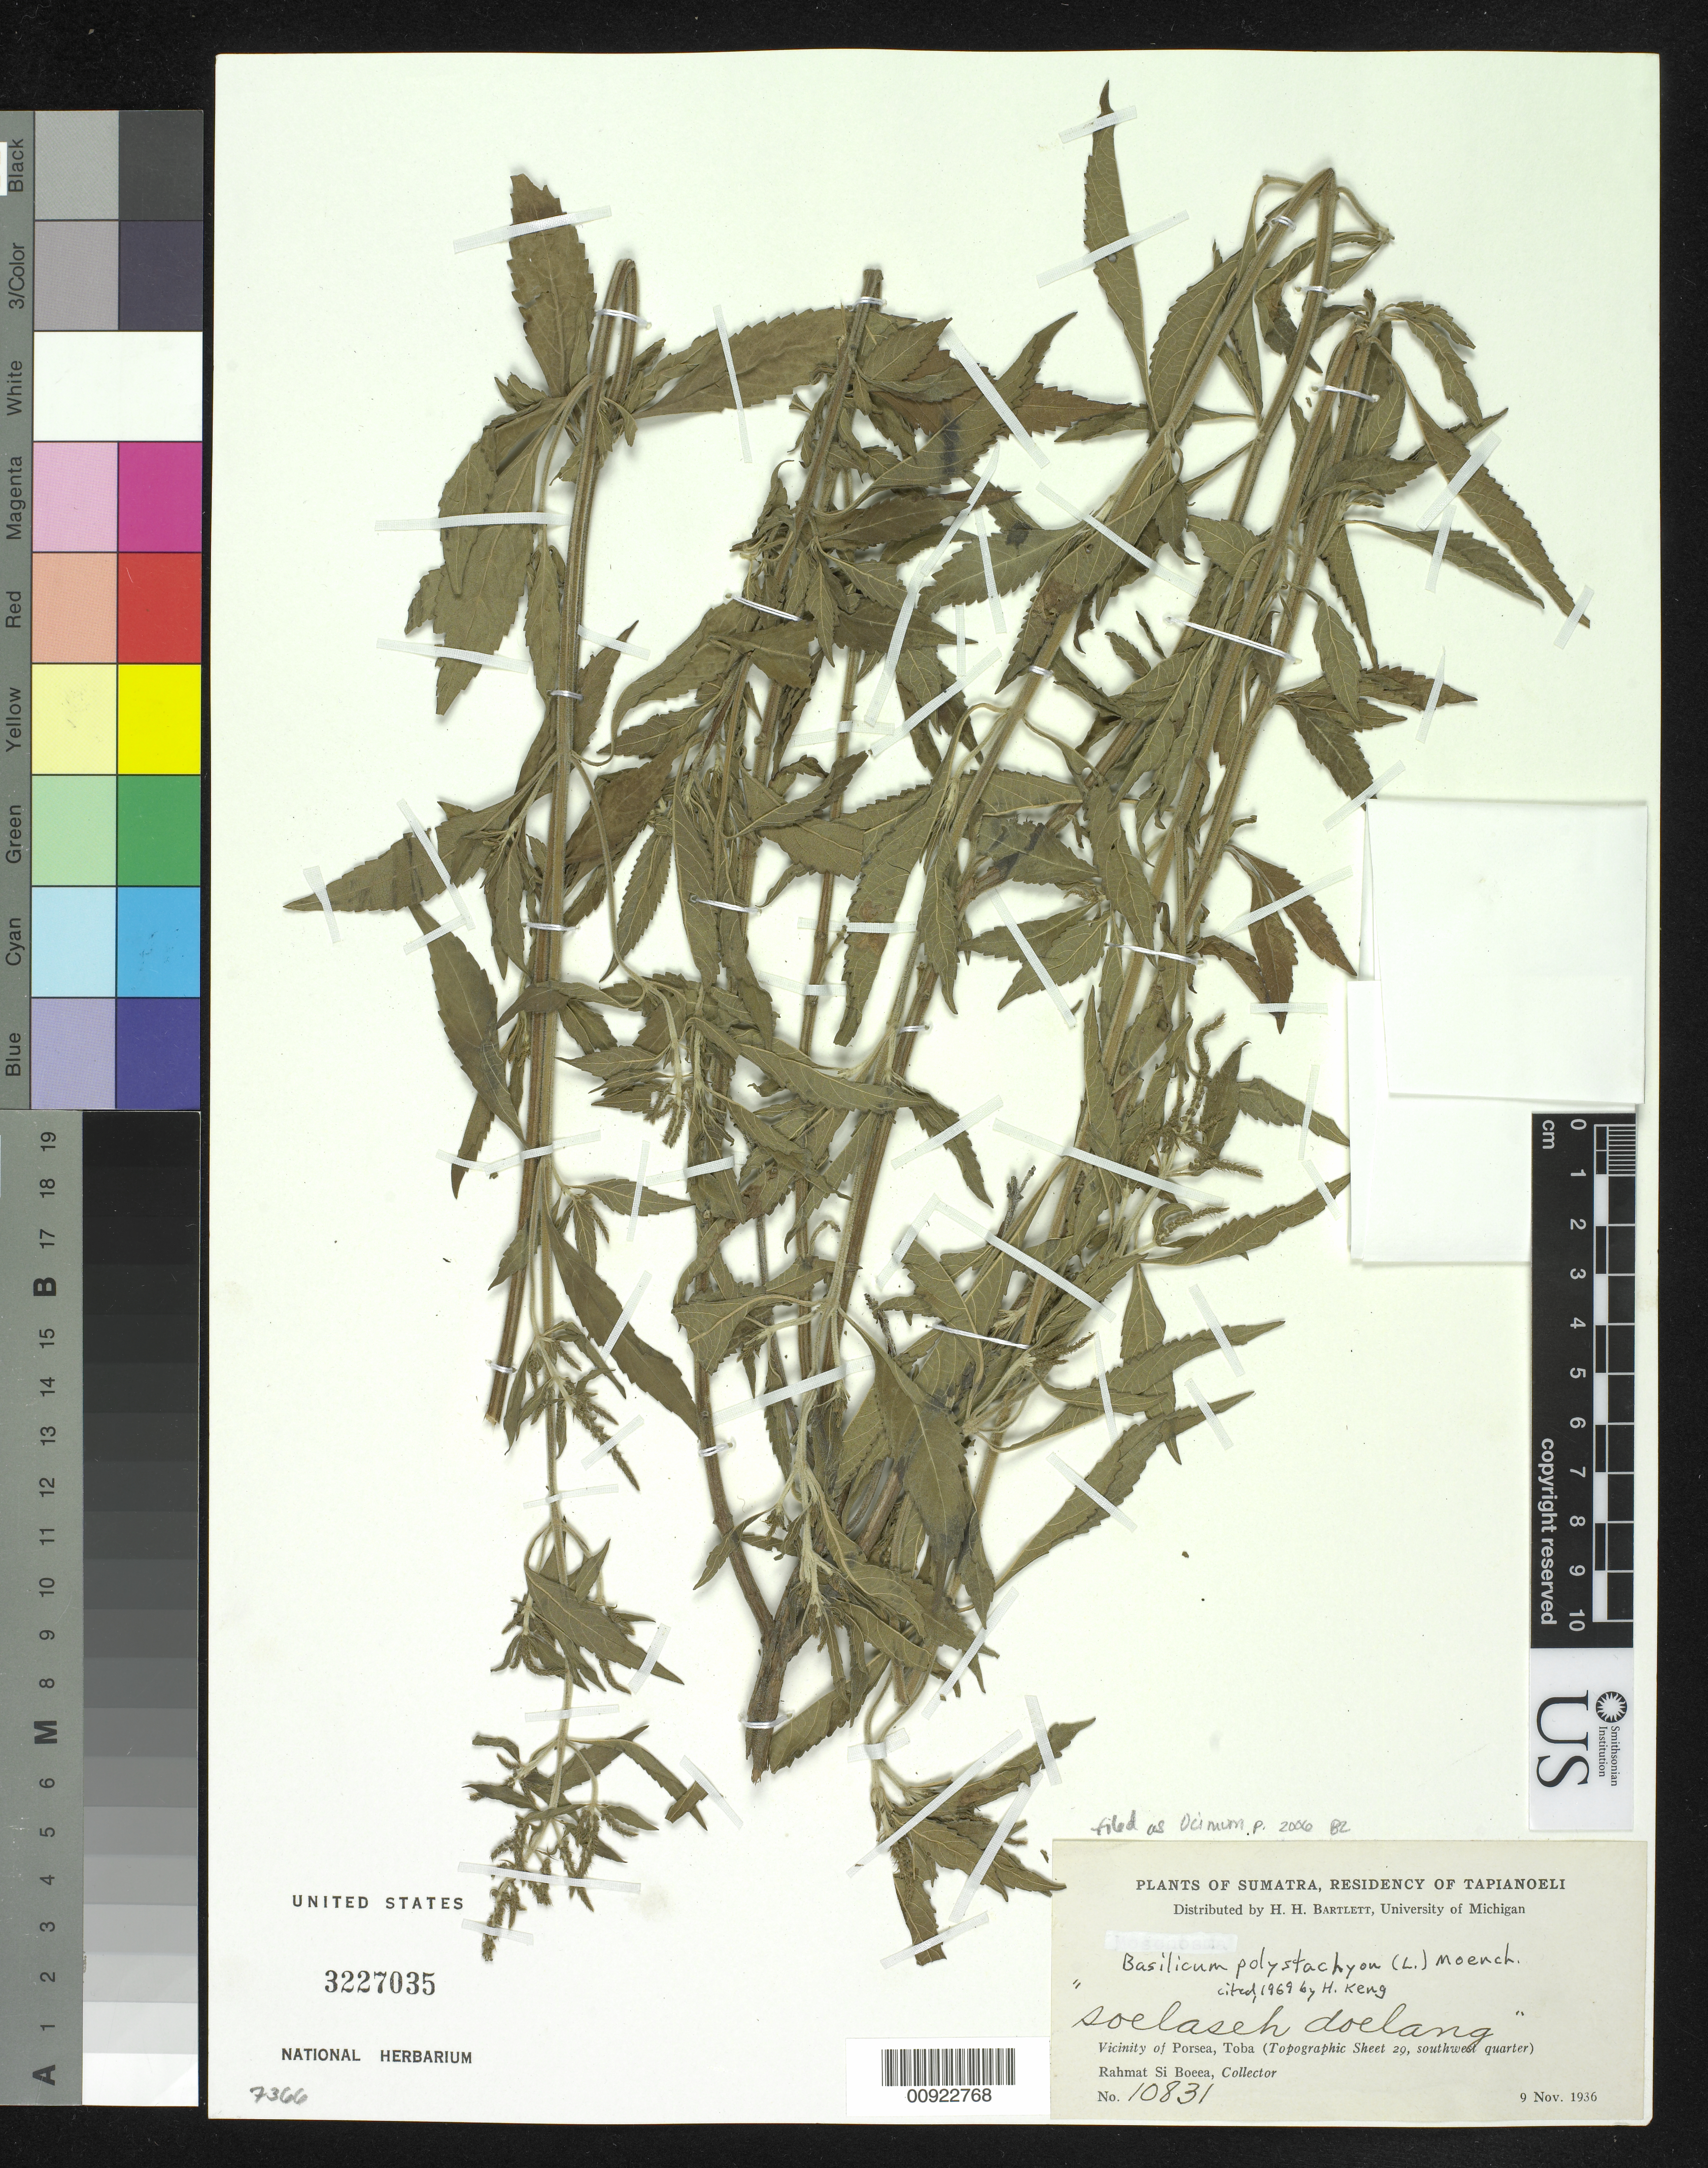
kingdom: Plantae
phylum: Tracheophyta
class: Magnoliopsida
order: Lamiales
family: Lamiaceae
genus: Basilicum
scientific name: Basilicum polystachyon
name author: (L.) Moench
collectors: Rahmat Si Boeea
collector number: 10831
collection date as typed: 09 Nov 1936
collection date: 1936-11-09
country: Indonesia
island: Sumatra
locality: Residency of Tapianoeli. Vicinity of Porsea, Toba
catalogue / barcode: US 3227035